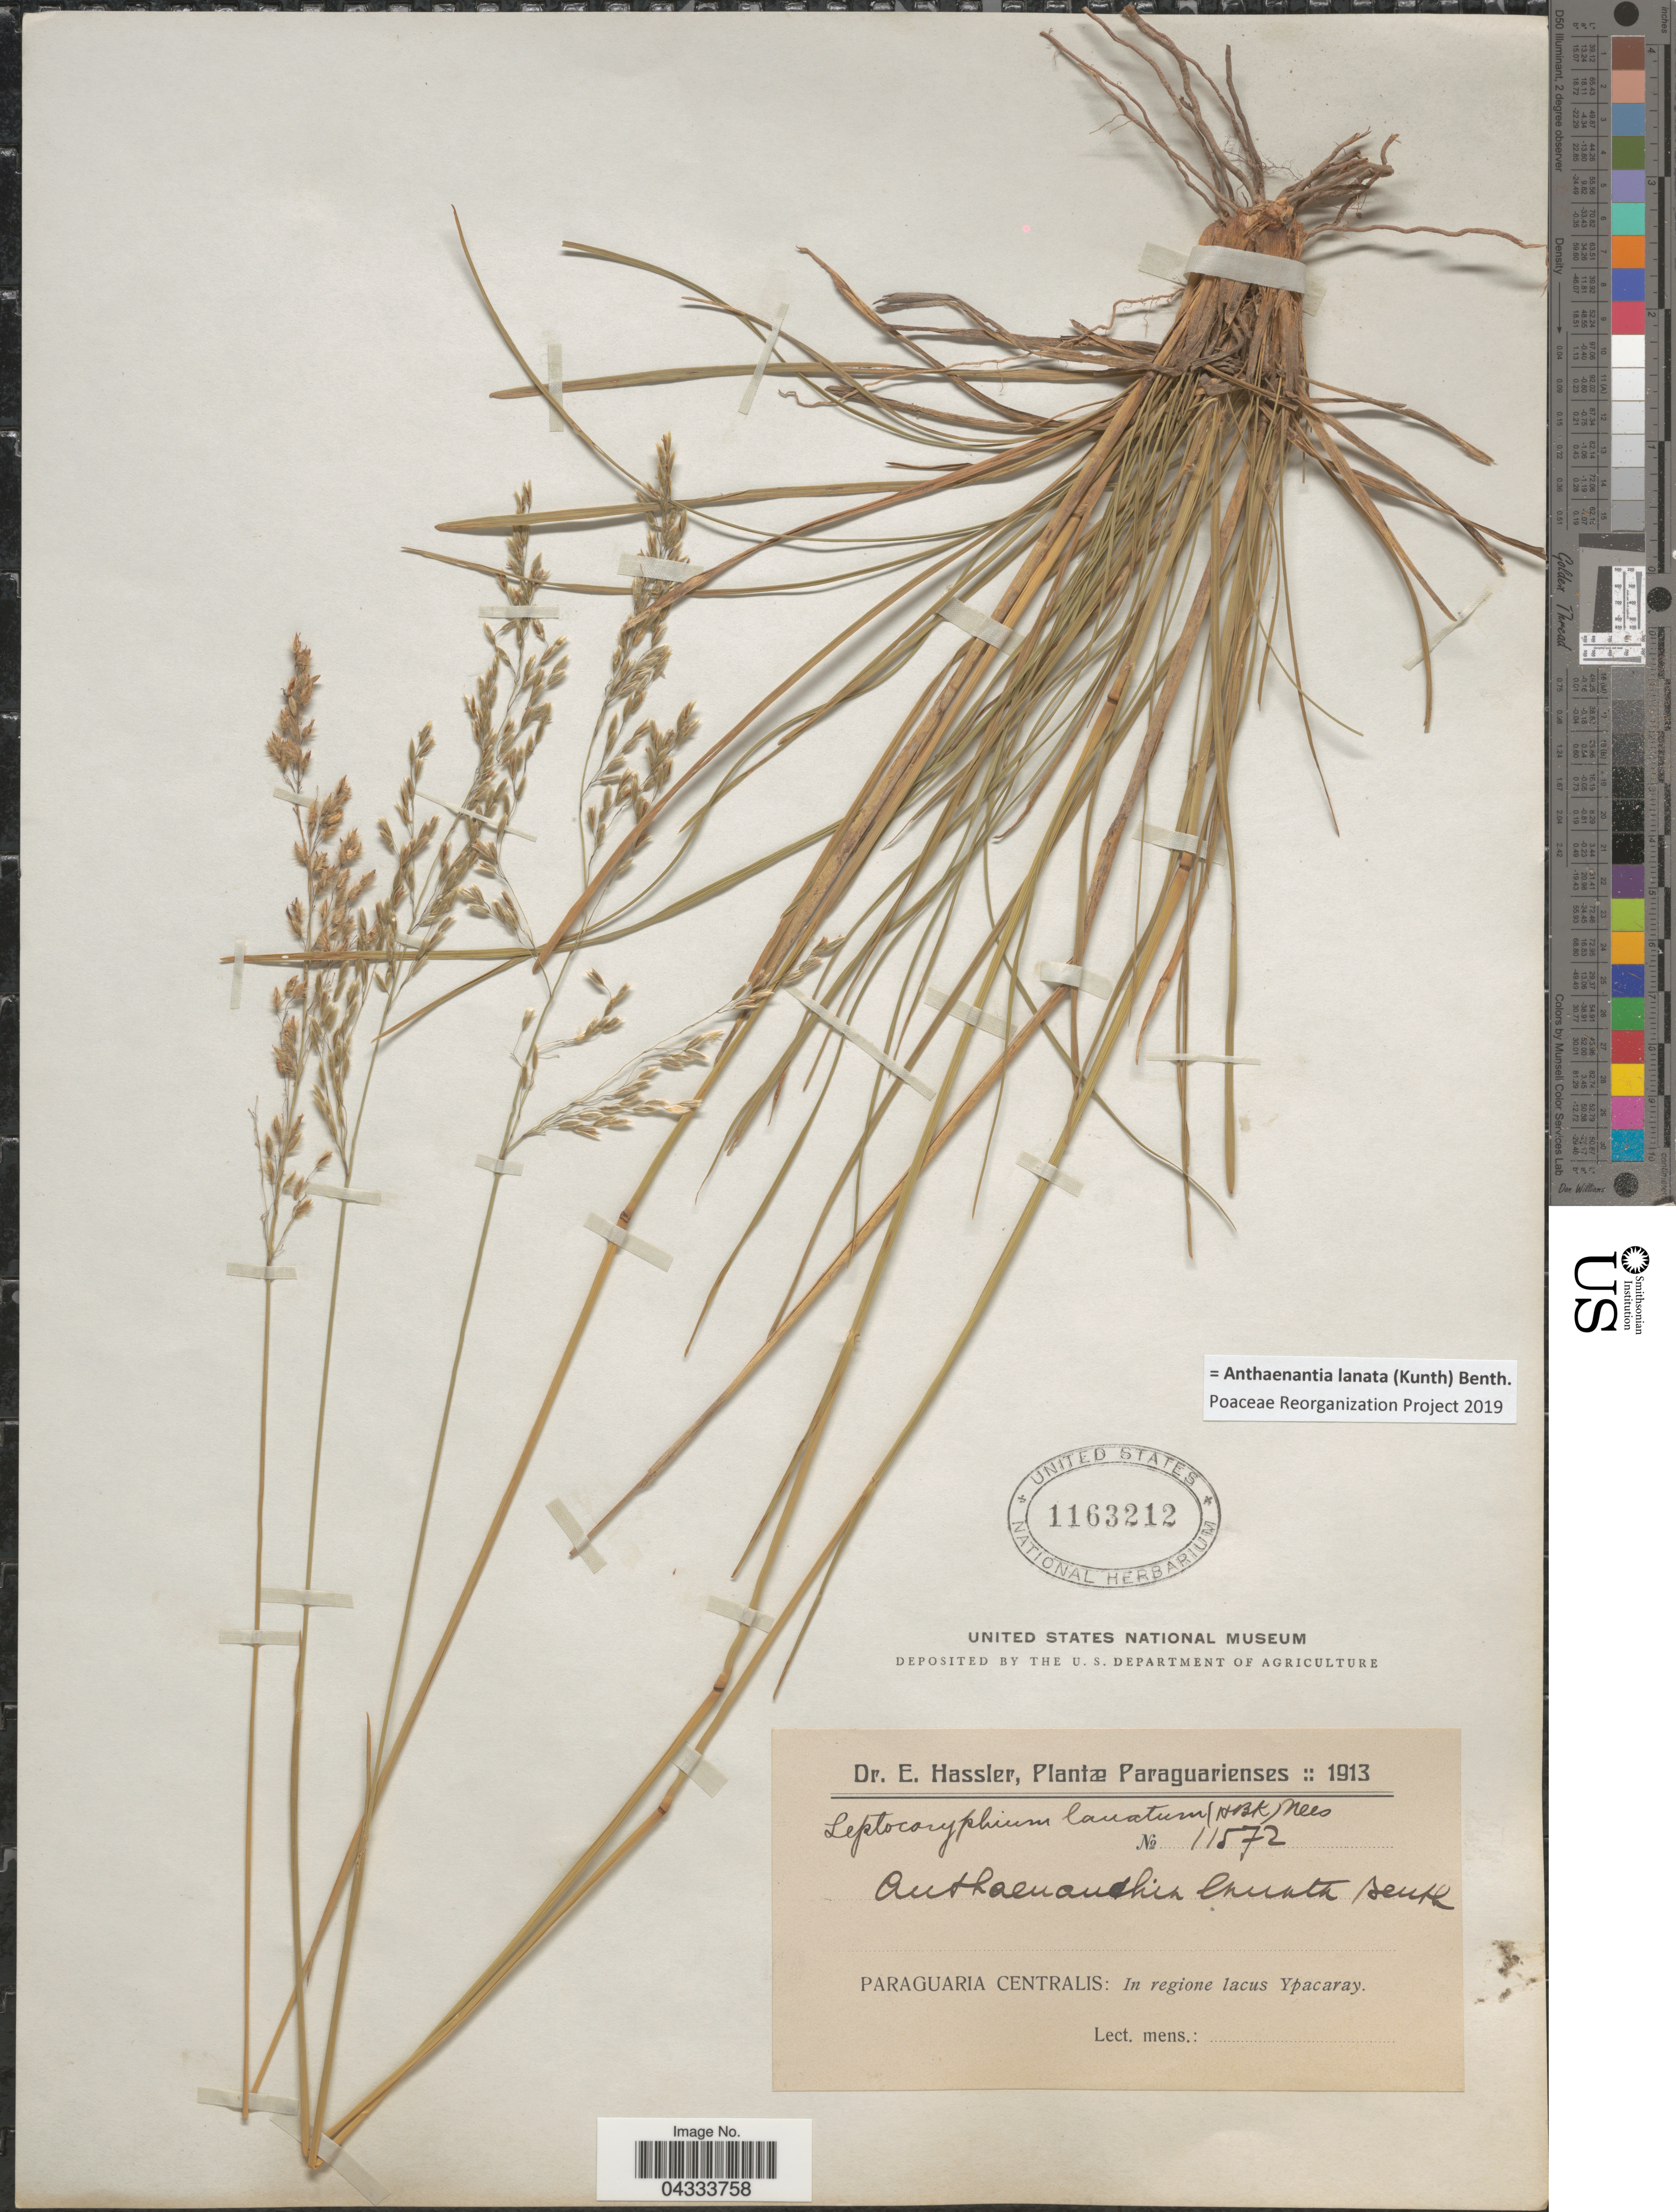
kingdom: Plantae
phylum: Tracheophyta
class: Liliopsida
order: Poales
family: Poaceae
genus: Anthaenantia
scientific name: Anthaenantia lanata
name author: (Kunth) Benth.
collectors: E. Hassler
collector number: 11572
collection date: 1913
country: Paraguay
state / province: Paraguari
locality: Paraguaria Centralis: In regione lacus Ypacaray.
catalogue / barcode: US 1163212